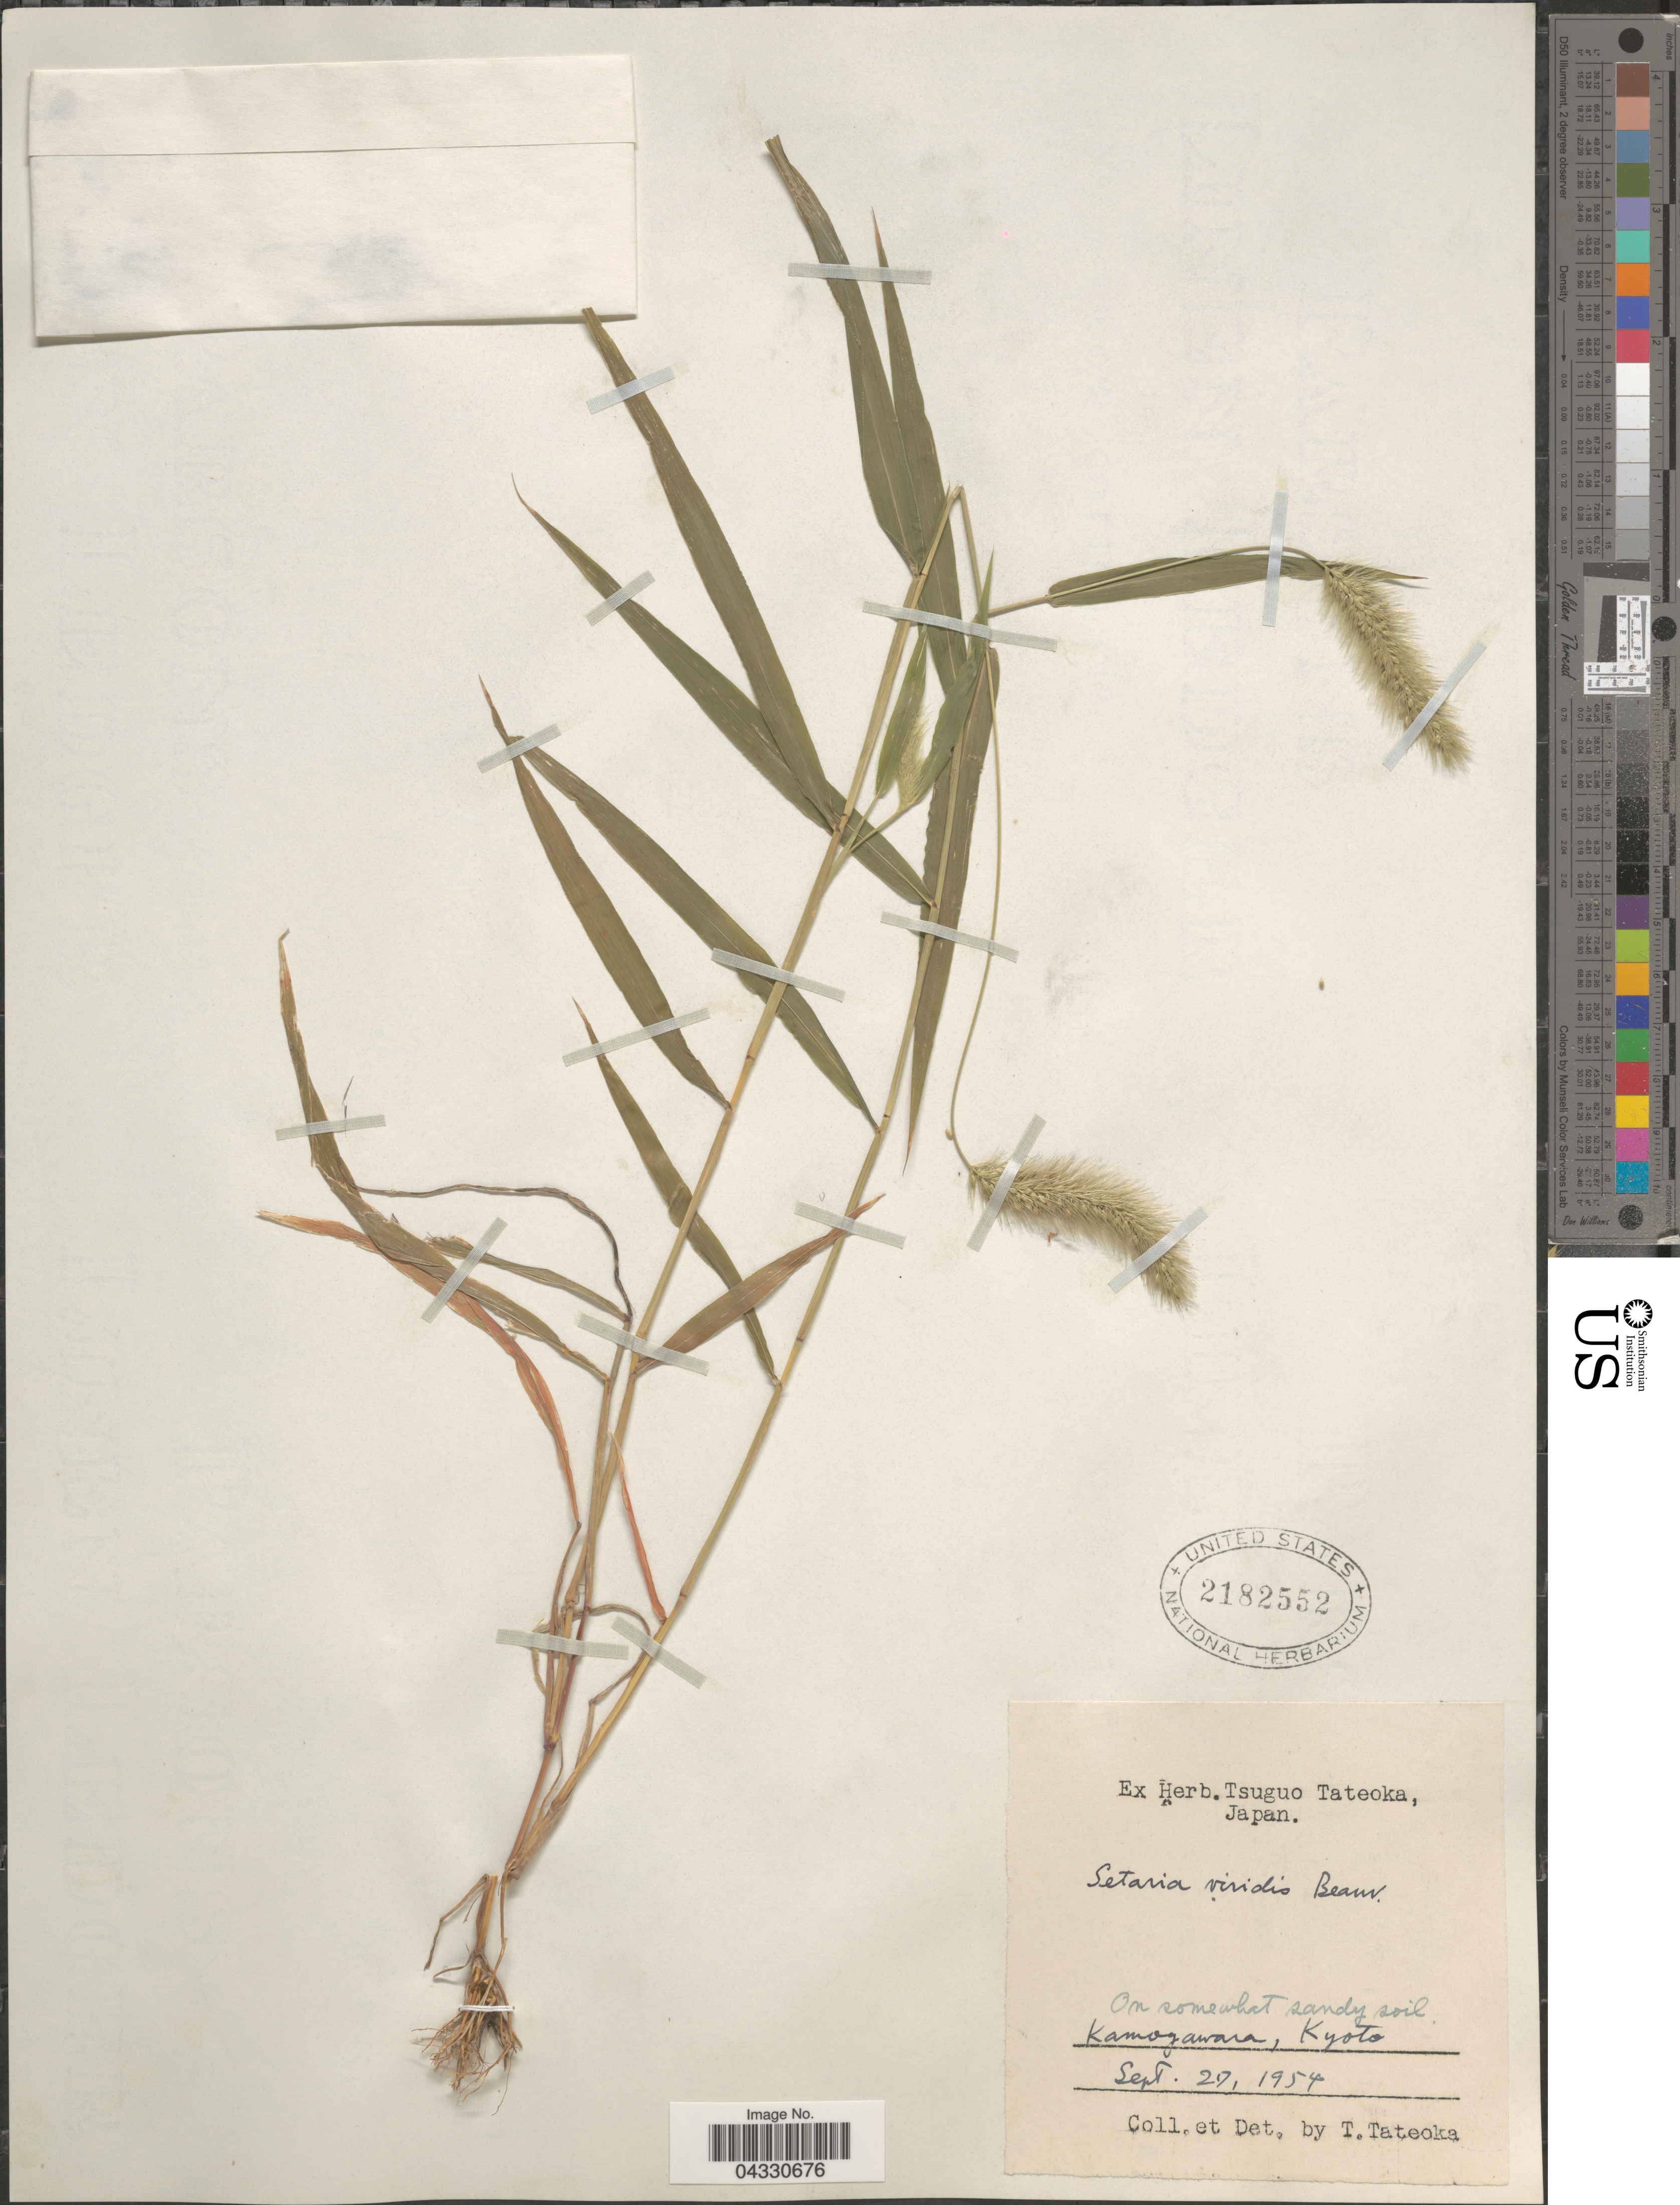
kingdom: Plantae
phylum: Tracheophyta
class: Liliopsida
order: Poales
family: Poaceae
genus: Setaria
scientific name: Setaria viridis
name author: (L.) P. Beauv.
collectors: T. Tateoka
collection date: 1954-09-29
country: Japan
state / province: Kyoto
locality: Kamogawara.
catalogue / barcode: US 2182552